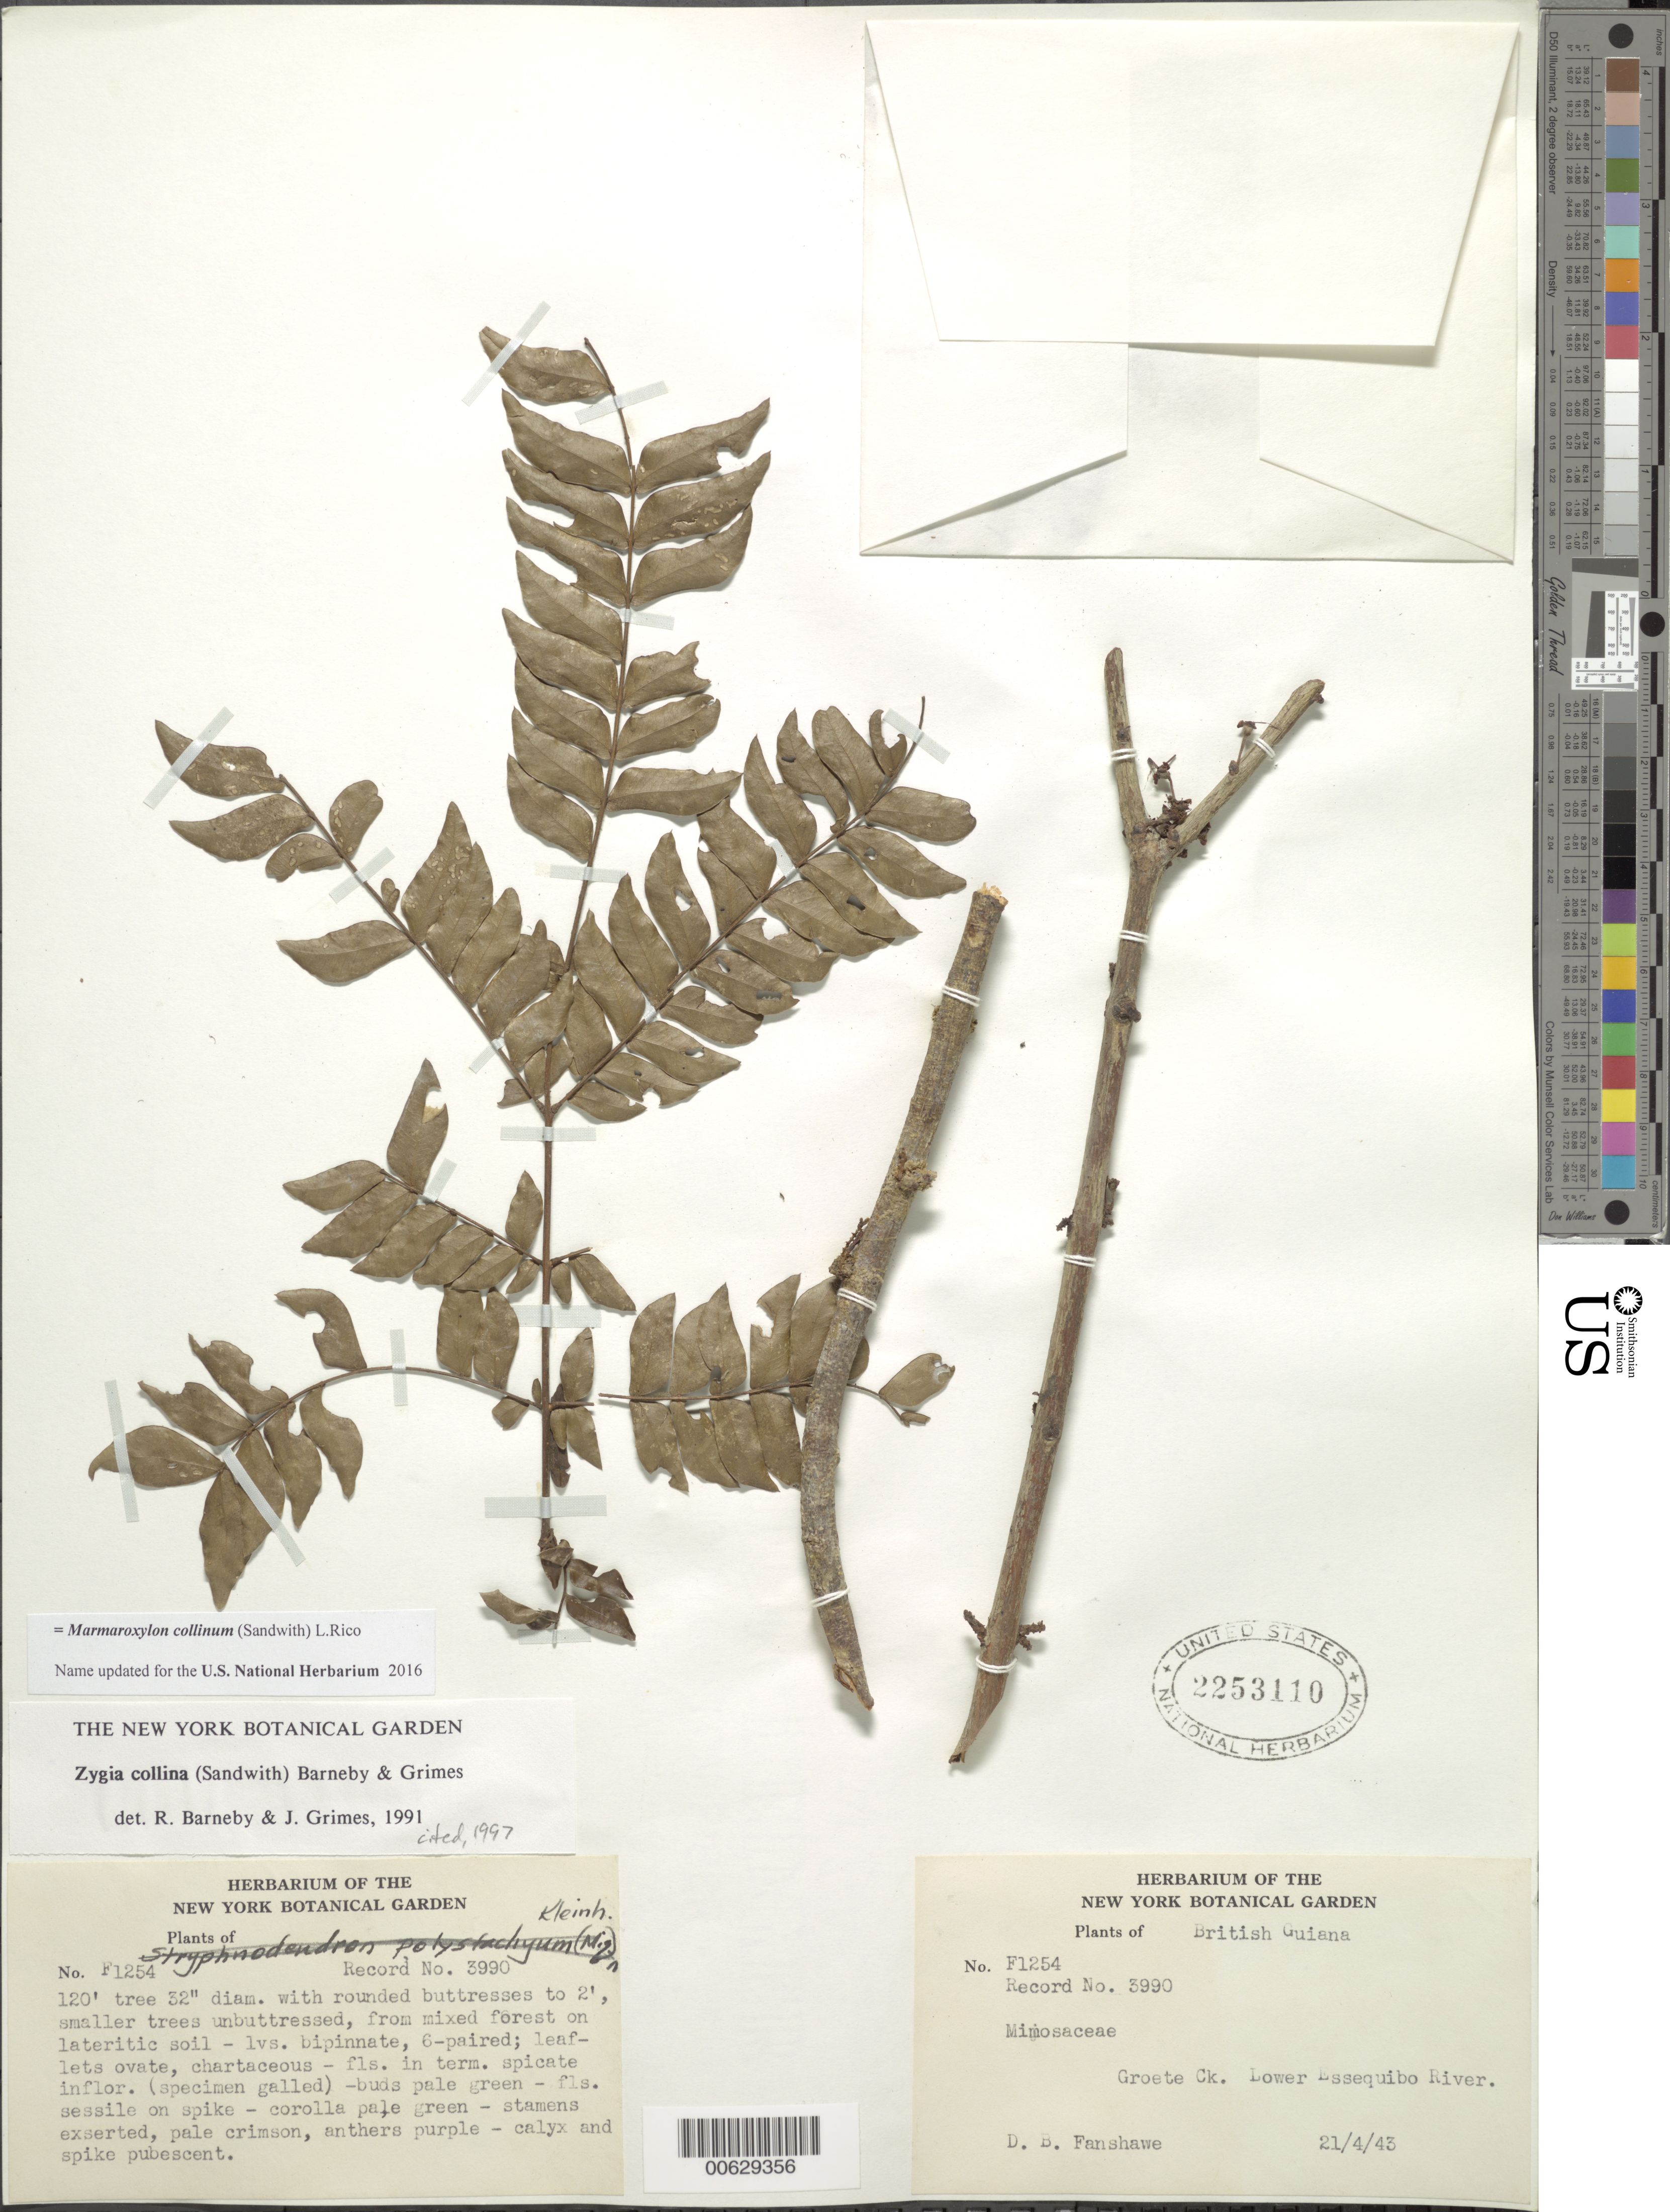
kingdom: Plantae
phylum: Tracheophyta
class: Magnoliopsida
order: Fabales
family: Fabaceae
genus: Zygia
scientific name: Zygia collina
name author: (Sandwith) Barneby & J.W. Grimes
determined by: Barneby, R. C.; Grimes, J. W.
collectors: D. B. Fanshawe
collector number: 3990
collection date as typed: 21-Apr-43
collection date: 1943-04-21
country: Guyana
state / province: Essequibo Isl-W. Demerara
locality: Lower Essequibo R., Groete Creek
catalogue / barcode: US 2253110